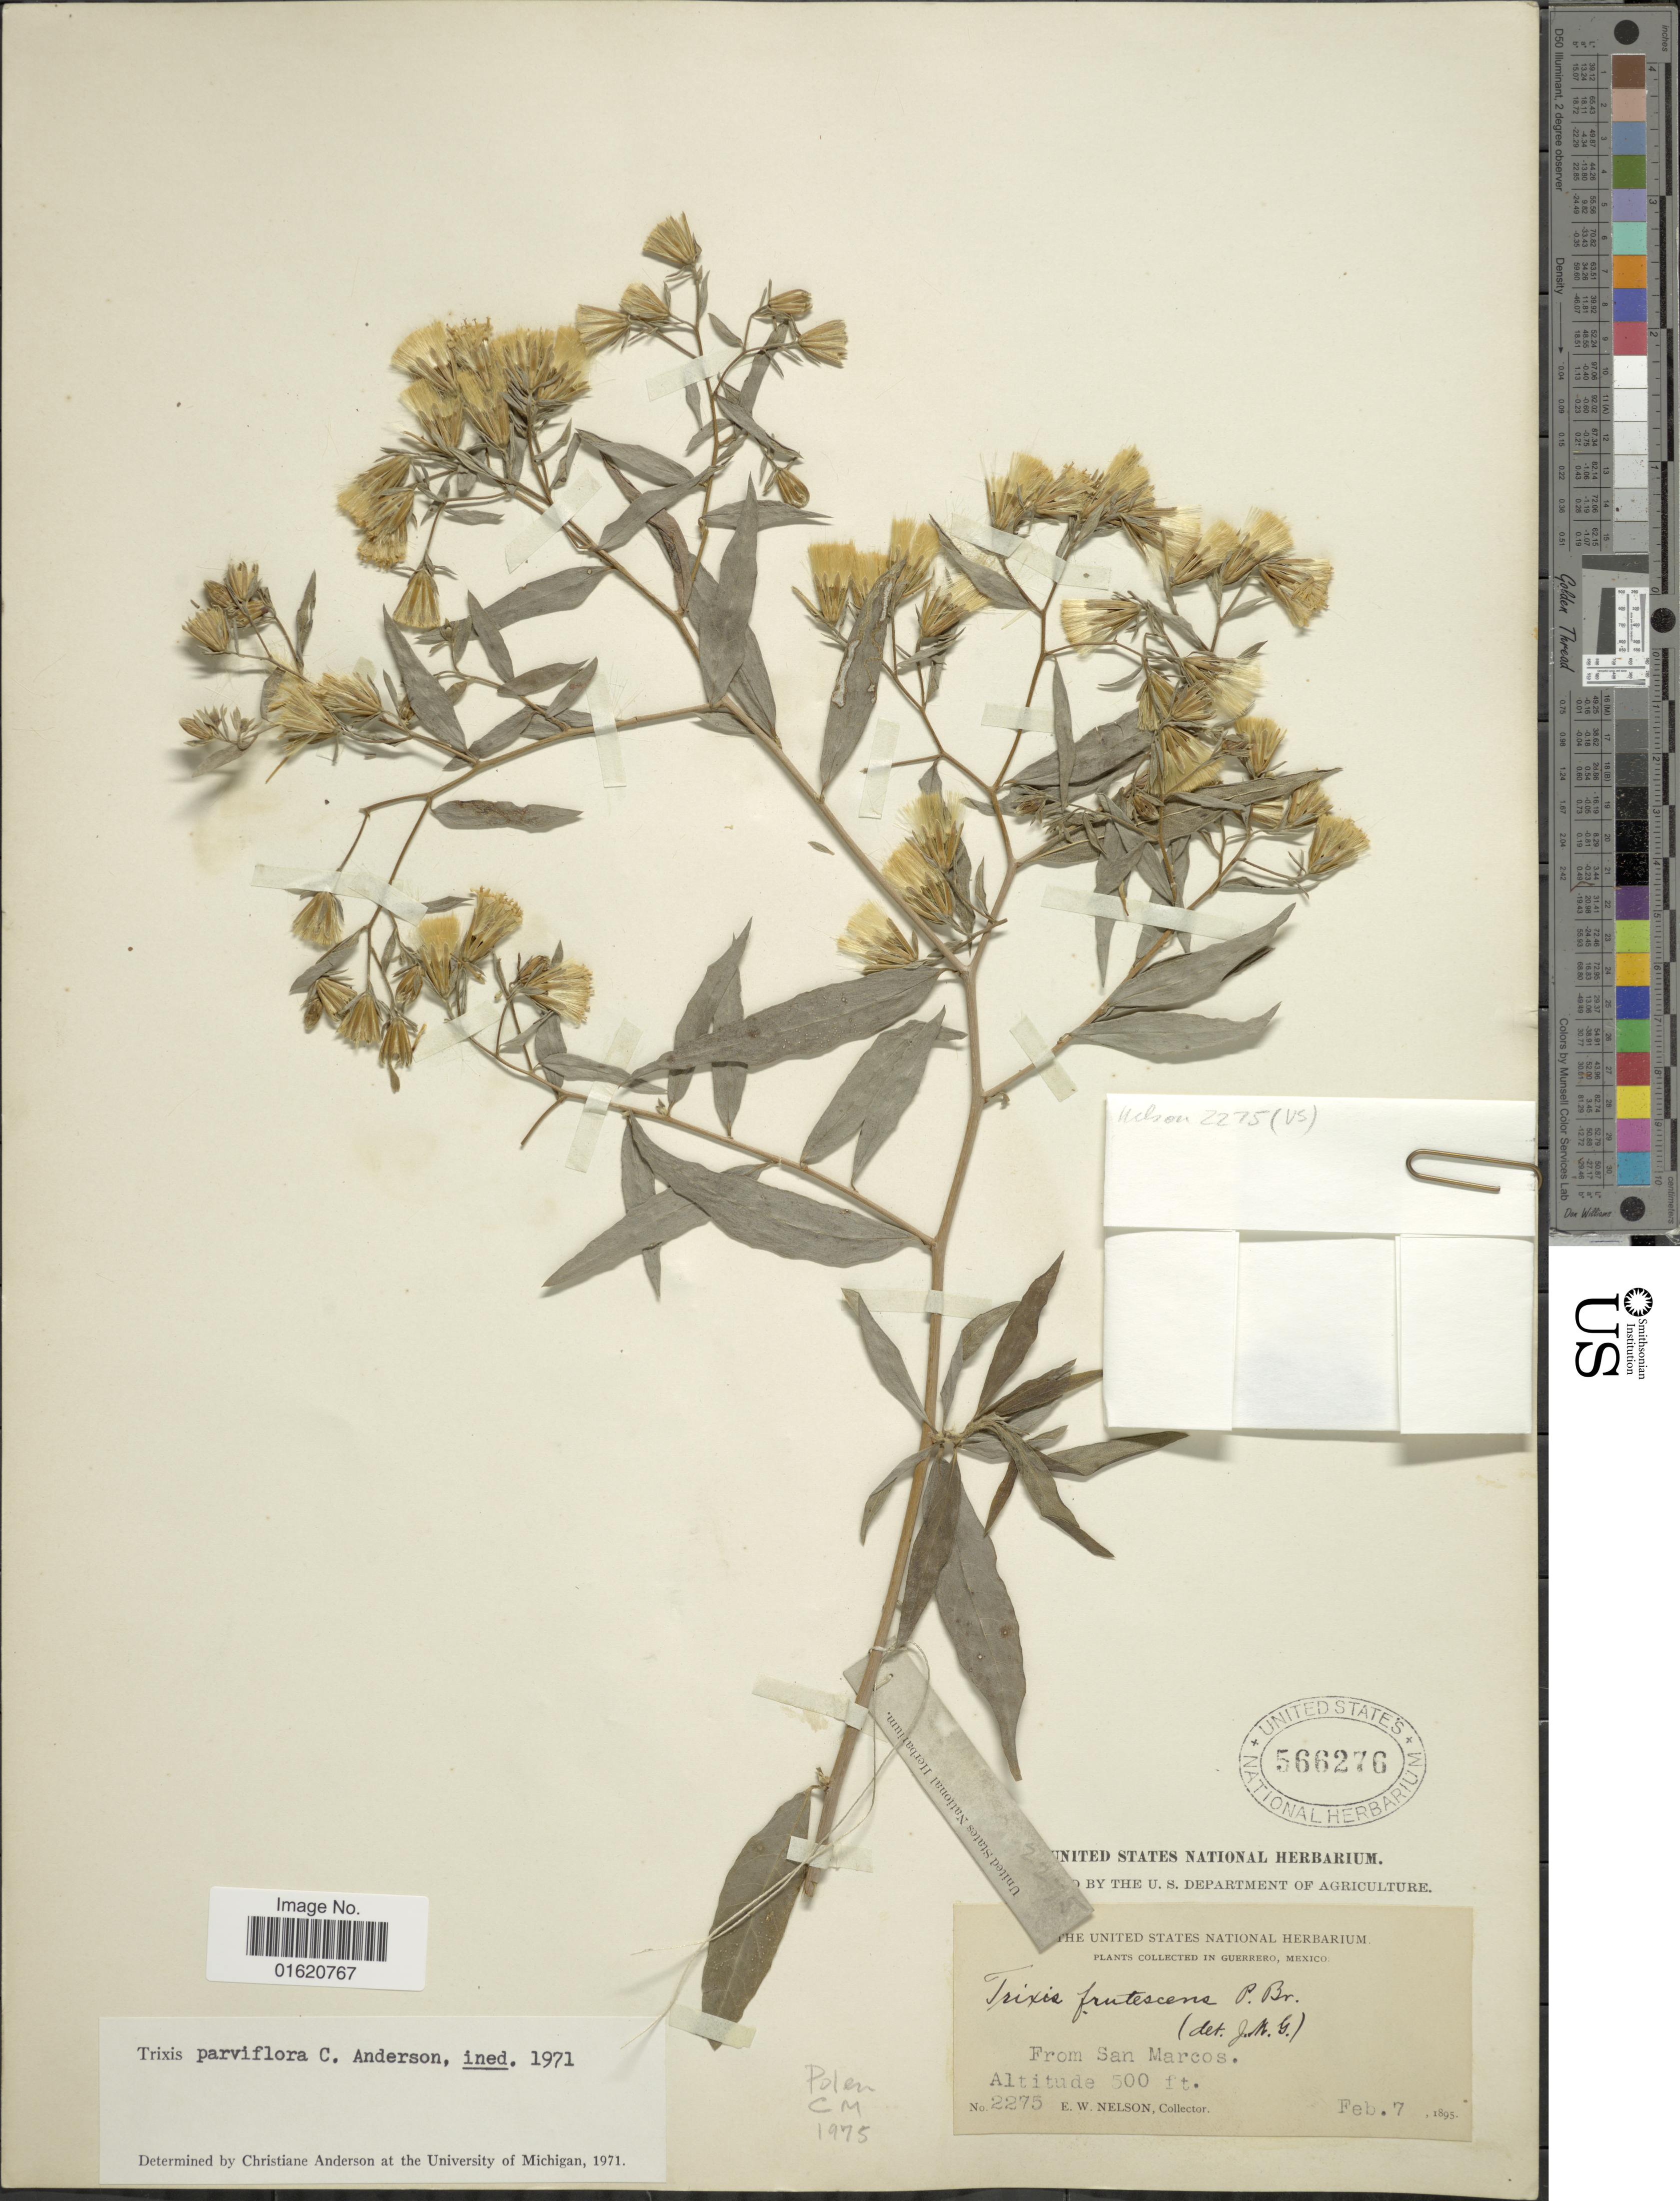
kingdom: Plantae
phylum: Tracheophyta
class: Magnoliopsida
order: Asterales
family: Asteraceae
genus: Trixis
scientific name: Trixis parviflora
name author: C.E. Anderson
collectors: E. W. Nelson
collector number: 2275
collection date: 1895-02-07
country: Mexico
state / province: Guerrero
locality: From San Marcos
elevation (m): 152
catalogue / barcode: US 566276